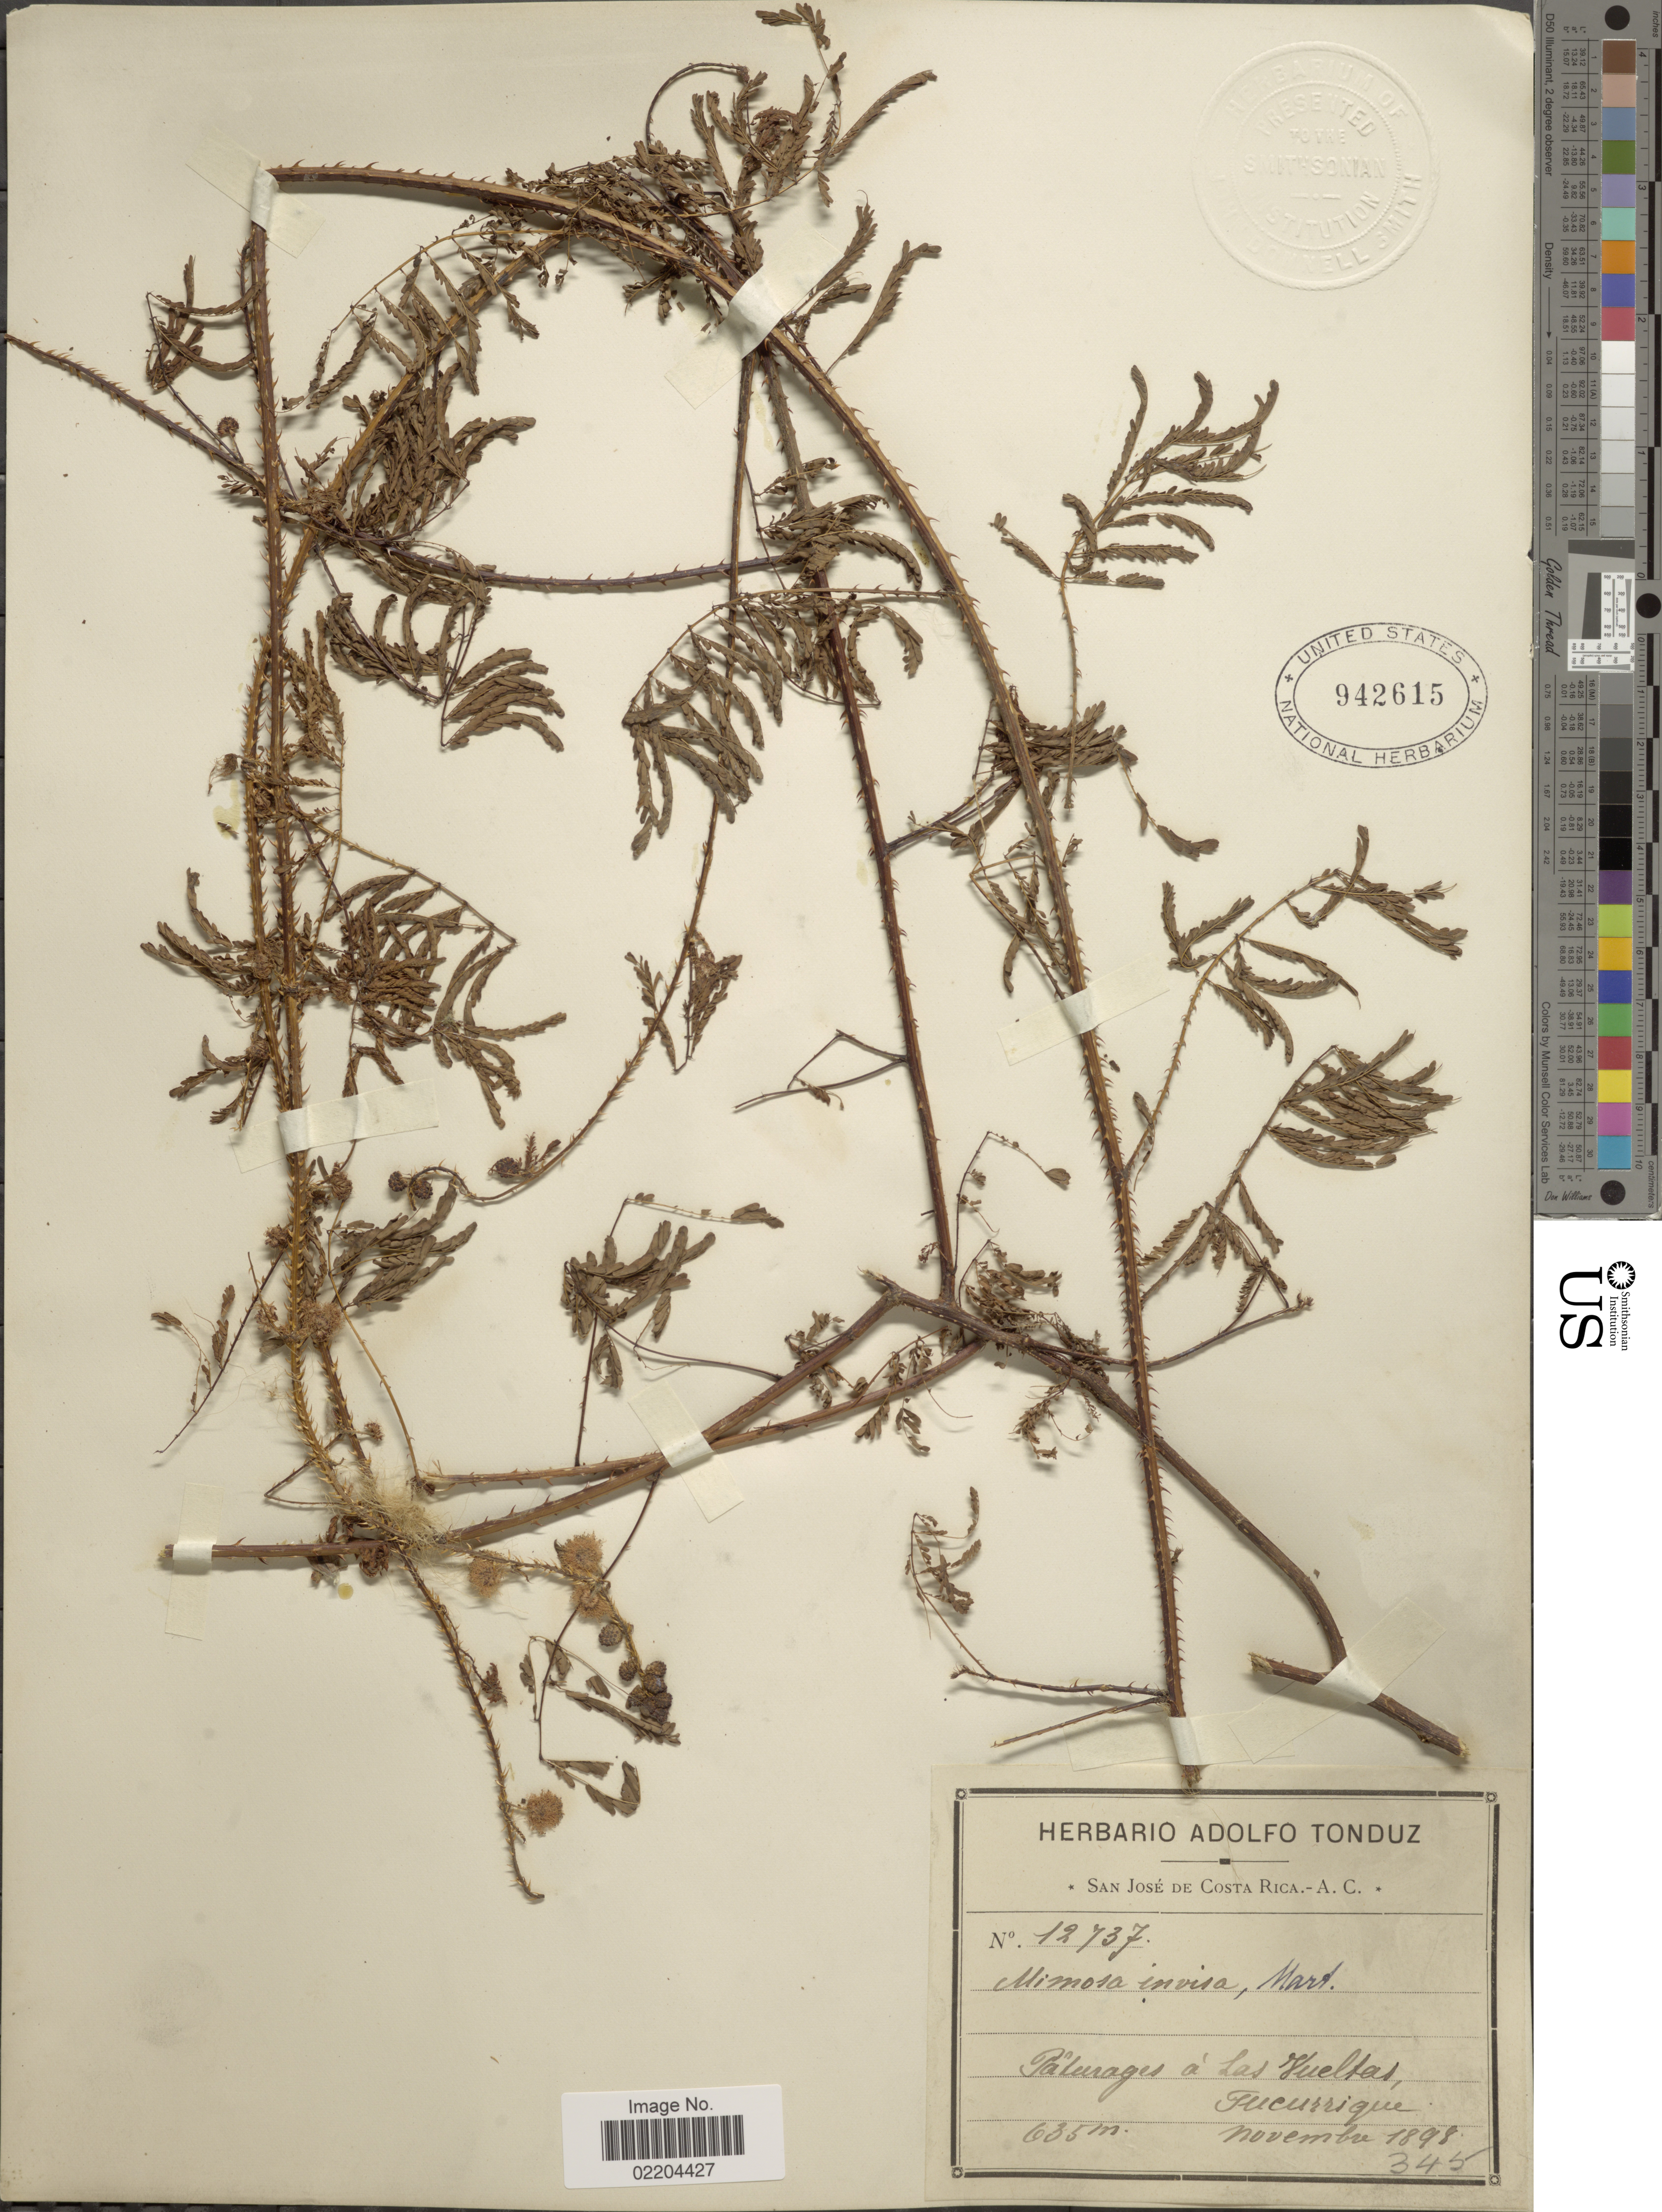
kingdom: Plantae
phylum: Tracheophyta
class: Magnoliopsida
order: Fabales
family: Fabaceae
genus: Mimosa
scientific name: Mimosa invisa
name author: Mart. ex Colla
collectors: ex Herb. Adolfo Tonduz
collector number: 12737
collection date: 1898-11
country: Costa Rica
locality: Paturages a Las Vueltas, Tucurrique.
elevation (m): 635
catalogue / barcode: US 942615